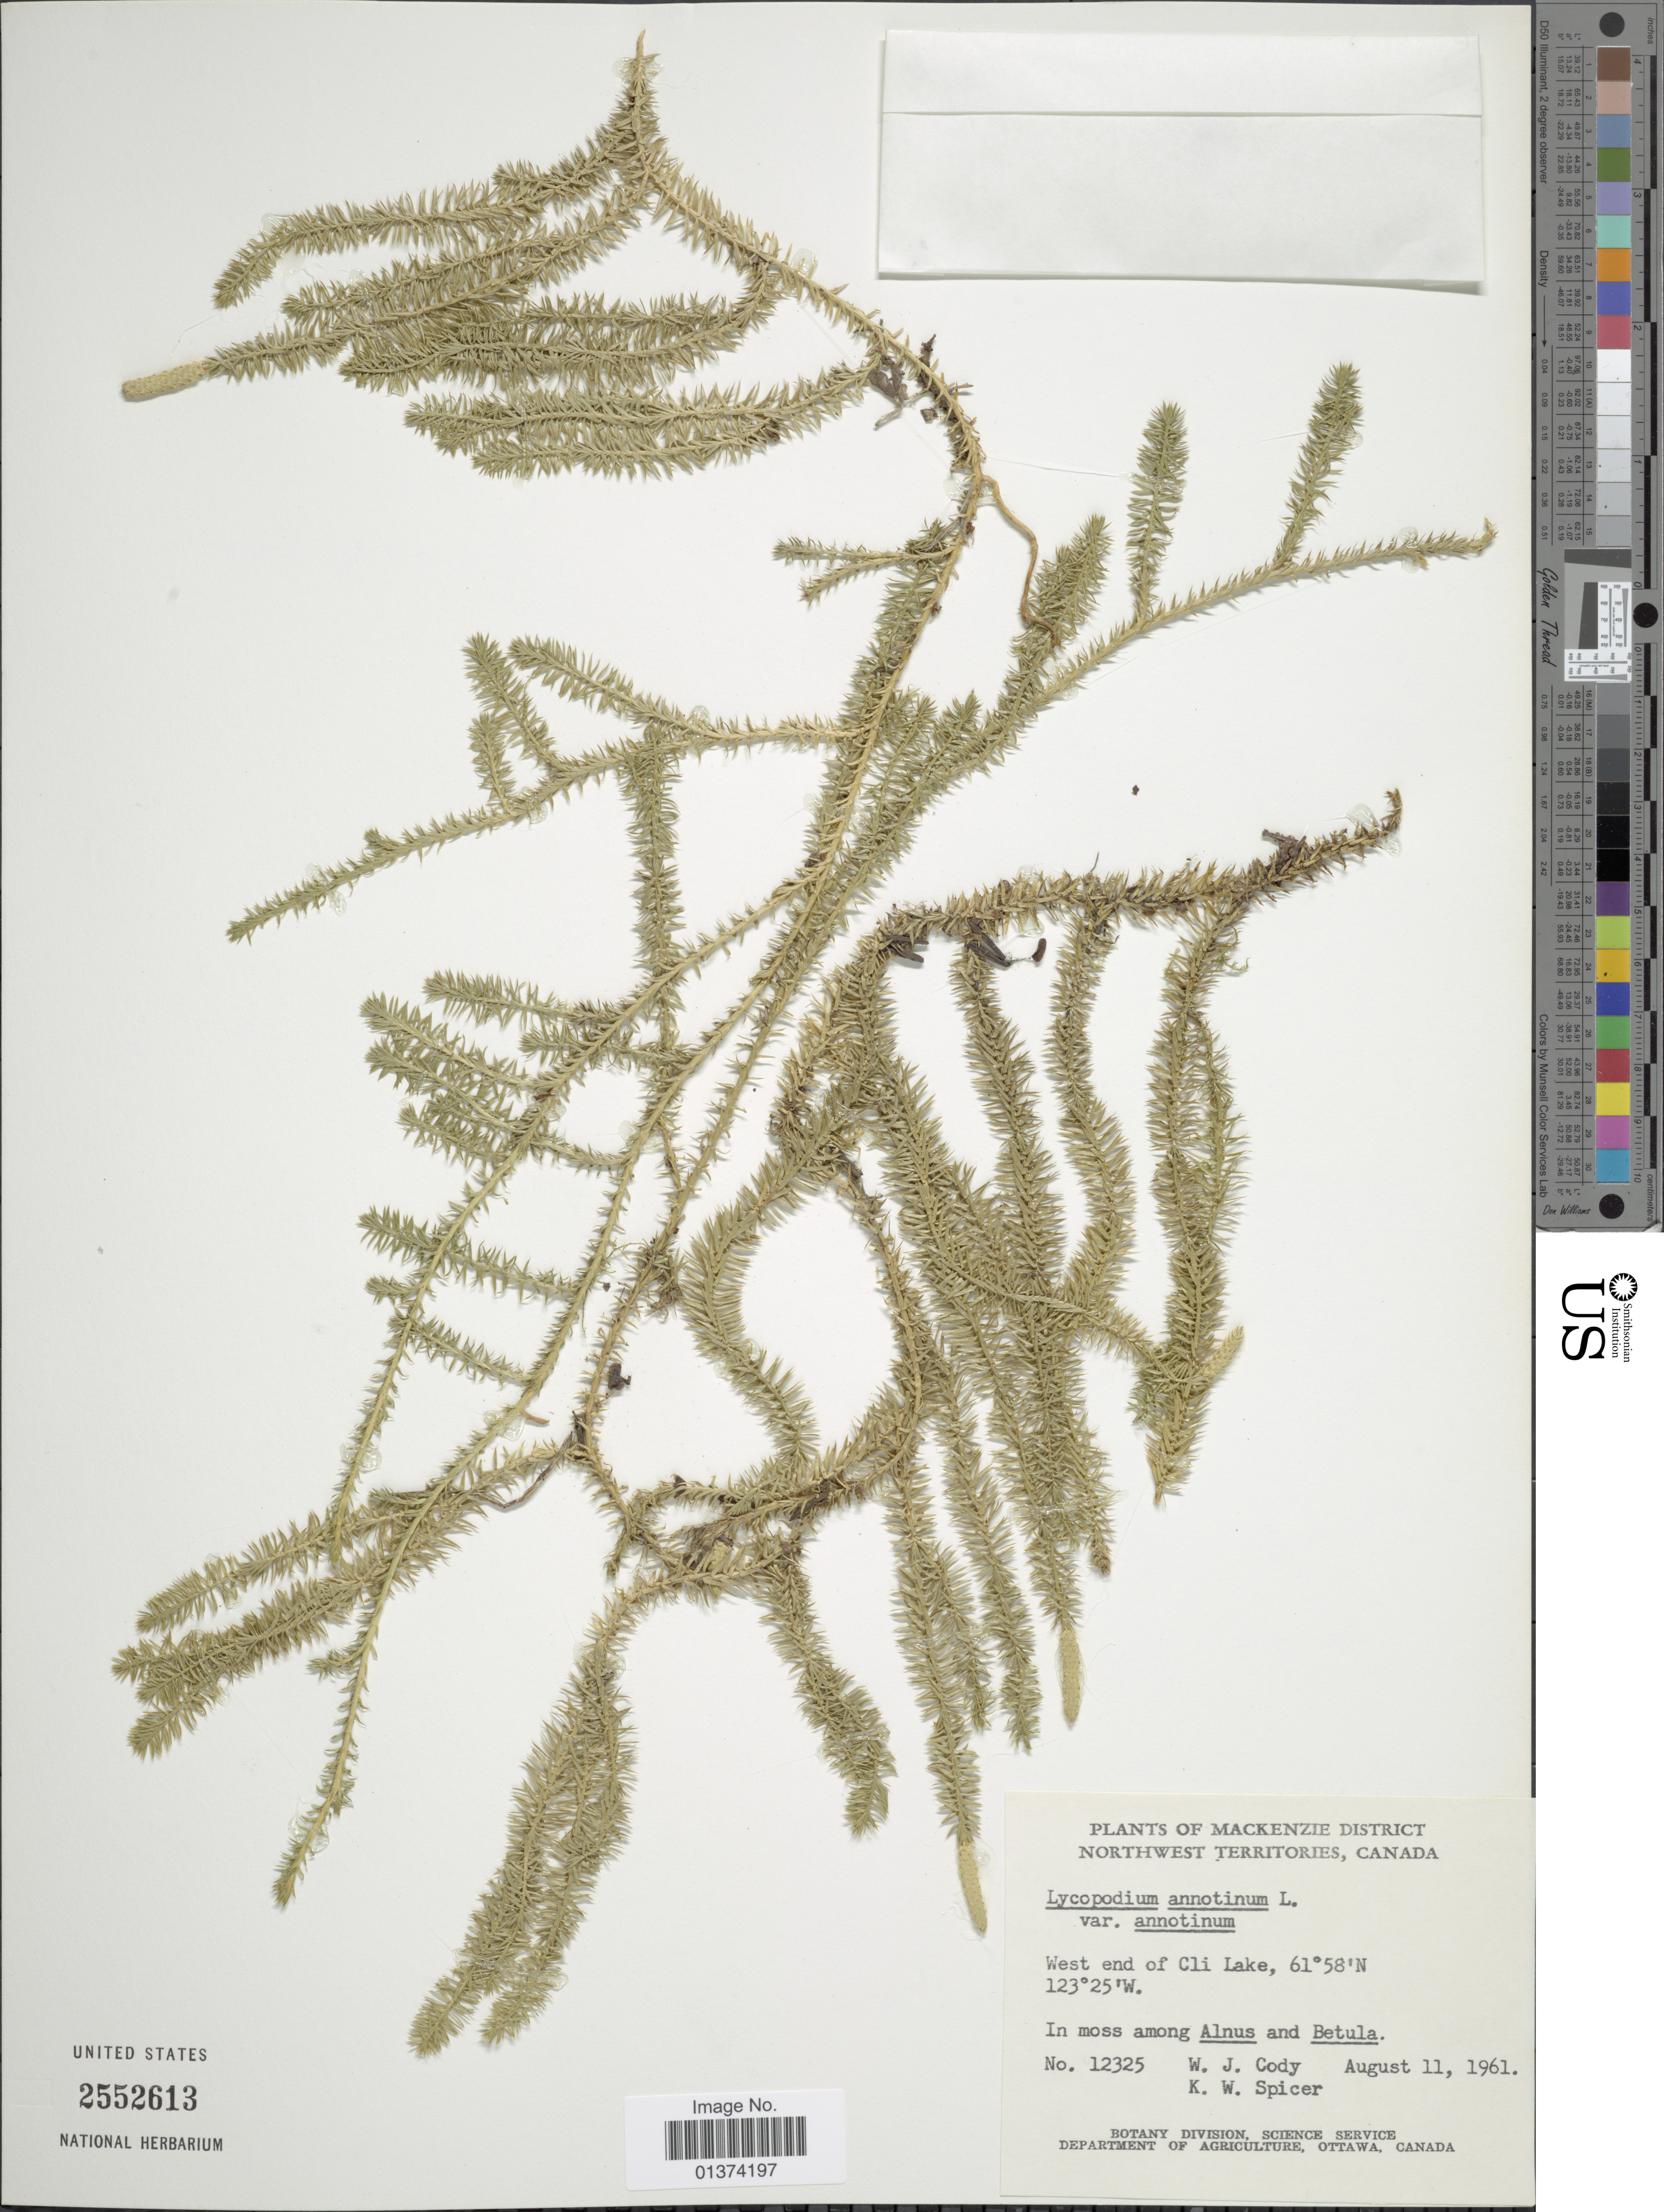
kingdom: Plantae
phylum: Tracheophyta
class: Lycopodiopsida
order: Lycopodiales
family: Lycopodiaceae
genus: Spinulum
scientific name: Spinulum annotinum subsp. annotinum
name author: (L.) A. Haines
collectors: W. Cody & K. Spicer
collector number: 12325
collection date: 1961-08-11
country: Canada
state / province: Northwest Territories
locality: Mackenzie District,West end of Cli Lake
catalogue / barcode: US 2552613